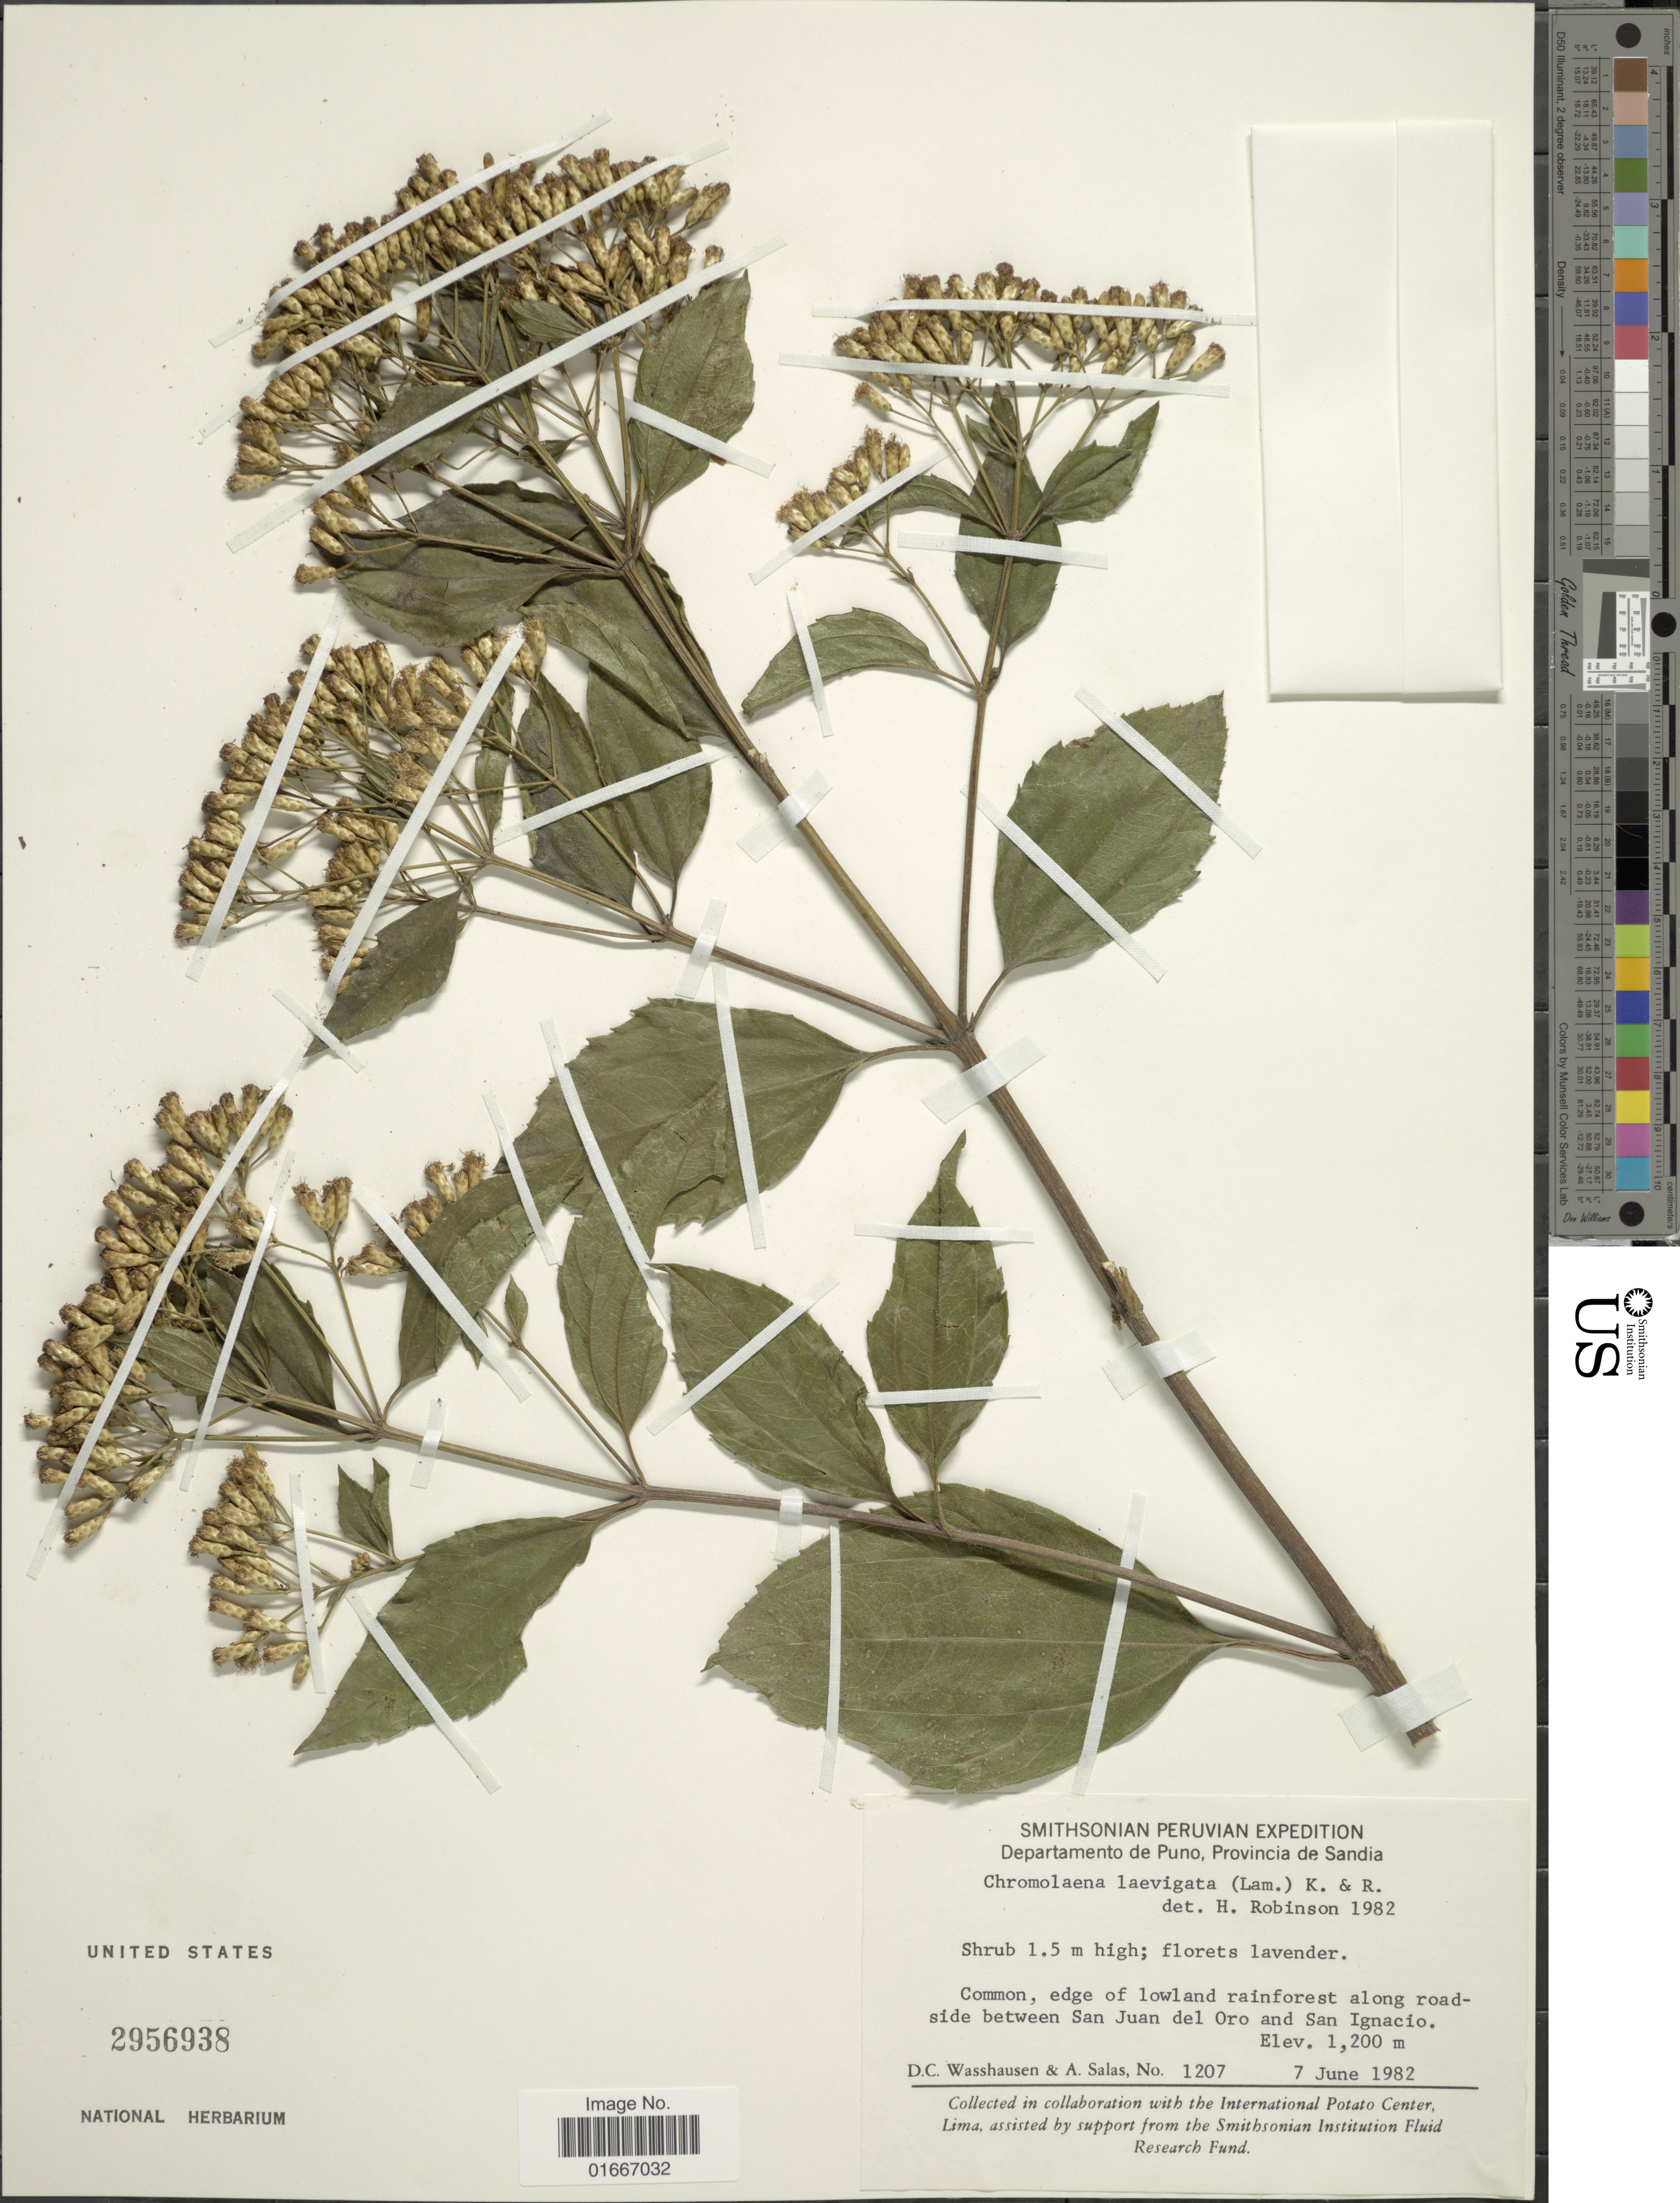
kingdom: Plantae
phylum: Tracheophyta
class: Magnoliopsida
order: Asterales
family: Asteraceae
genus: Chromolaena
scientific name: Chromolaena laevigata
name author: (Lam.) R.M. King & H. Rob.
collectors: D. C. Wasshausen & A. Salas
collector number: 1207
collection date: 1982-06-07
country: Peru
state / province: Puno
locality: Provincia de Sandia, edge of lowland rainforest along roadside between San Juan del Oro and San Ignacio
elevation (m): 1200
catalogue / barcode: US 2956938